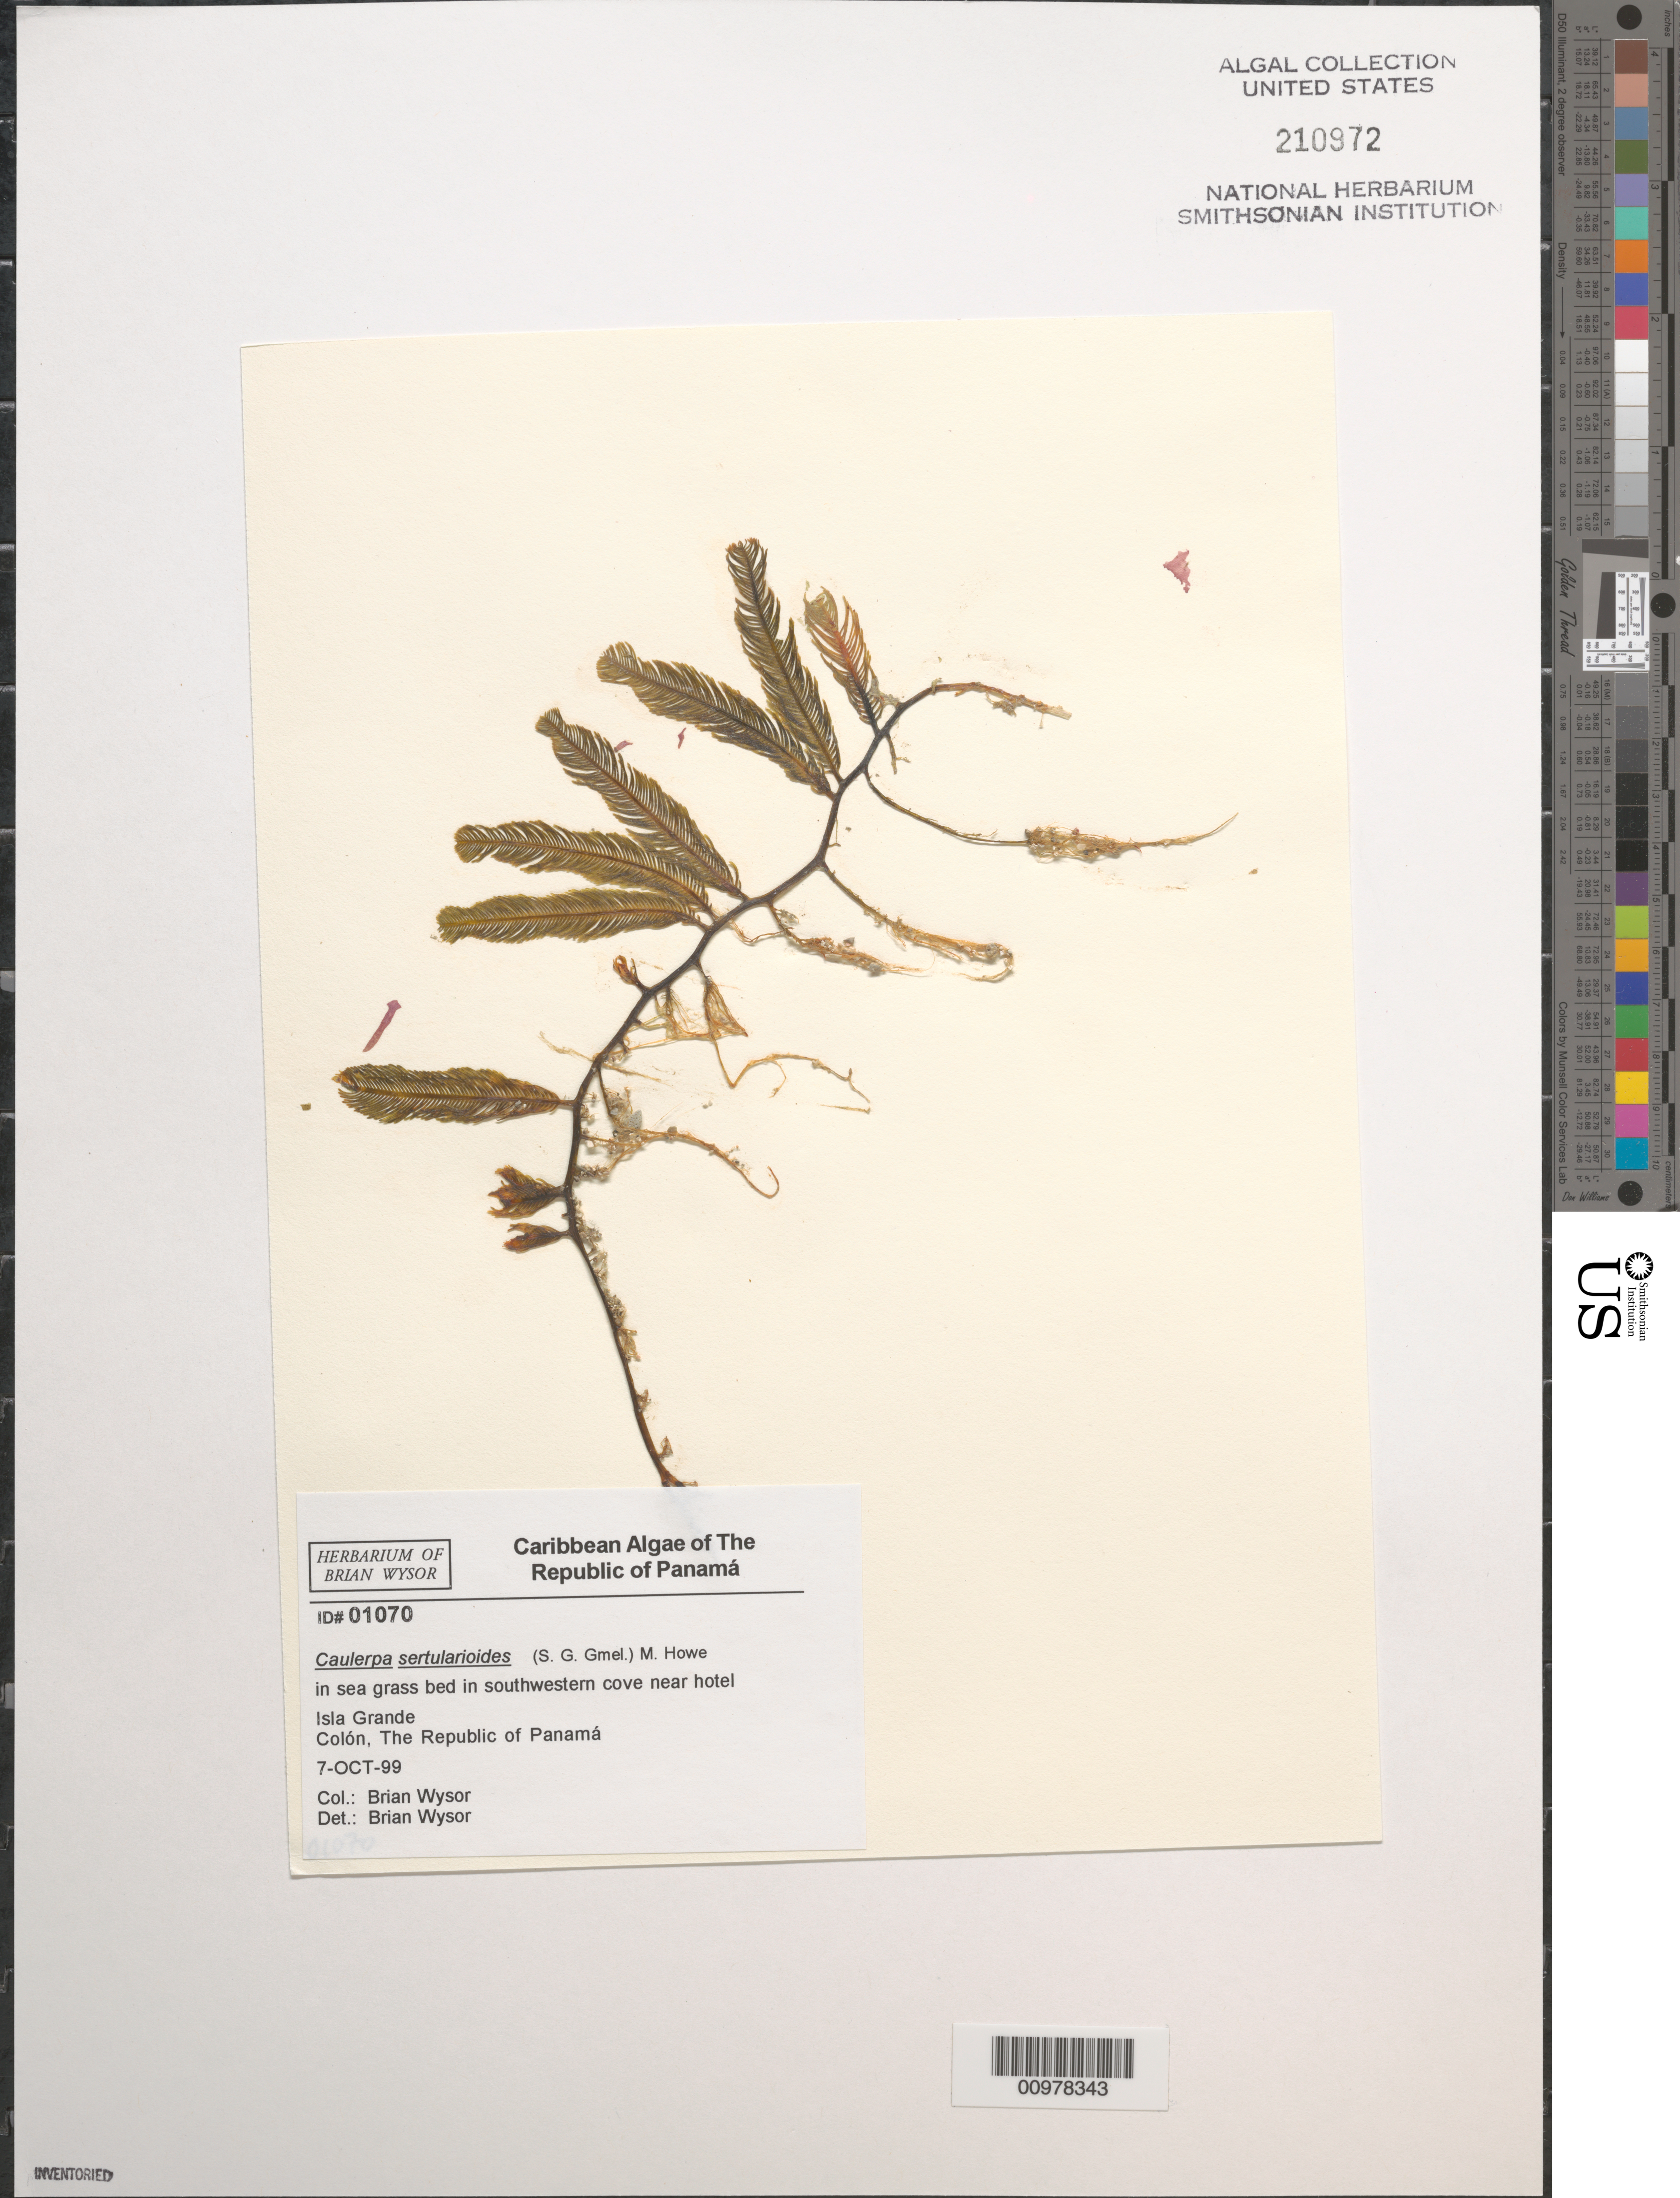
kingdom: Plantae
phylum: Chlorophyta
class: Ulvophyceae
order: Bryopsidales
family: Caulerpaceae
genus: Caulerpa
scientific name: Caulerpa sertularioides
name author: (S.G. Gmel.) M. Howe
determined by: Wysor, B.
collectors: B. Wysor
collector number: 01070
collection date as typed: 07 Oct 1999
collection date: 1999-10-07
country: Panama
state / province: Colón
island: Grande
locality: Southwestern cove near hotel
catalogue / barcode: US 210972